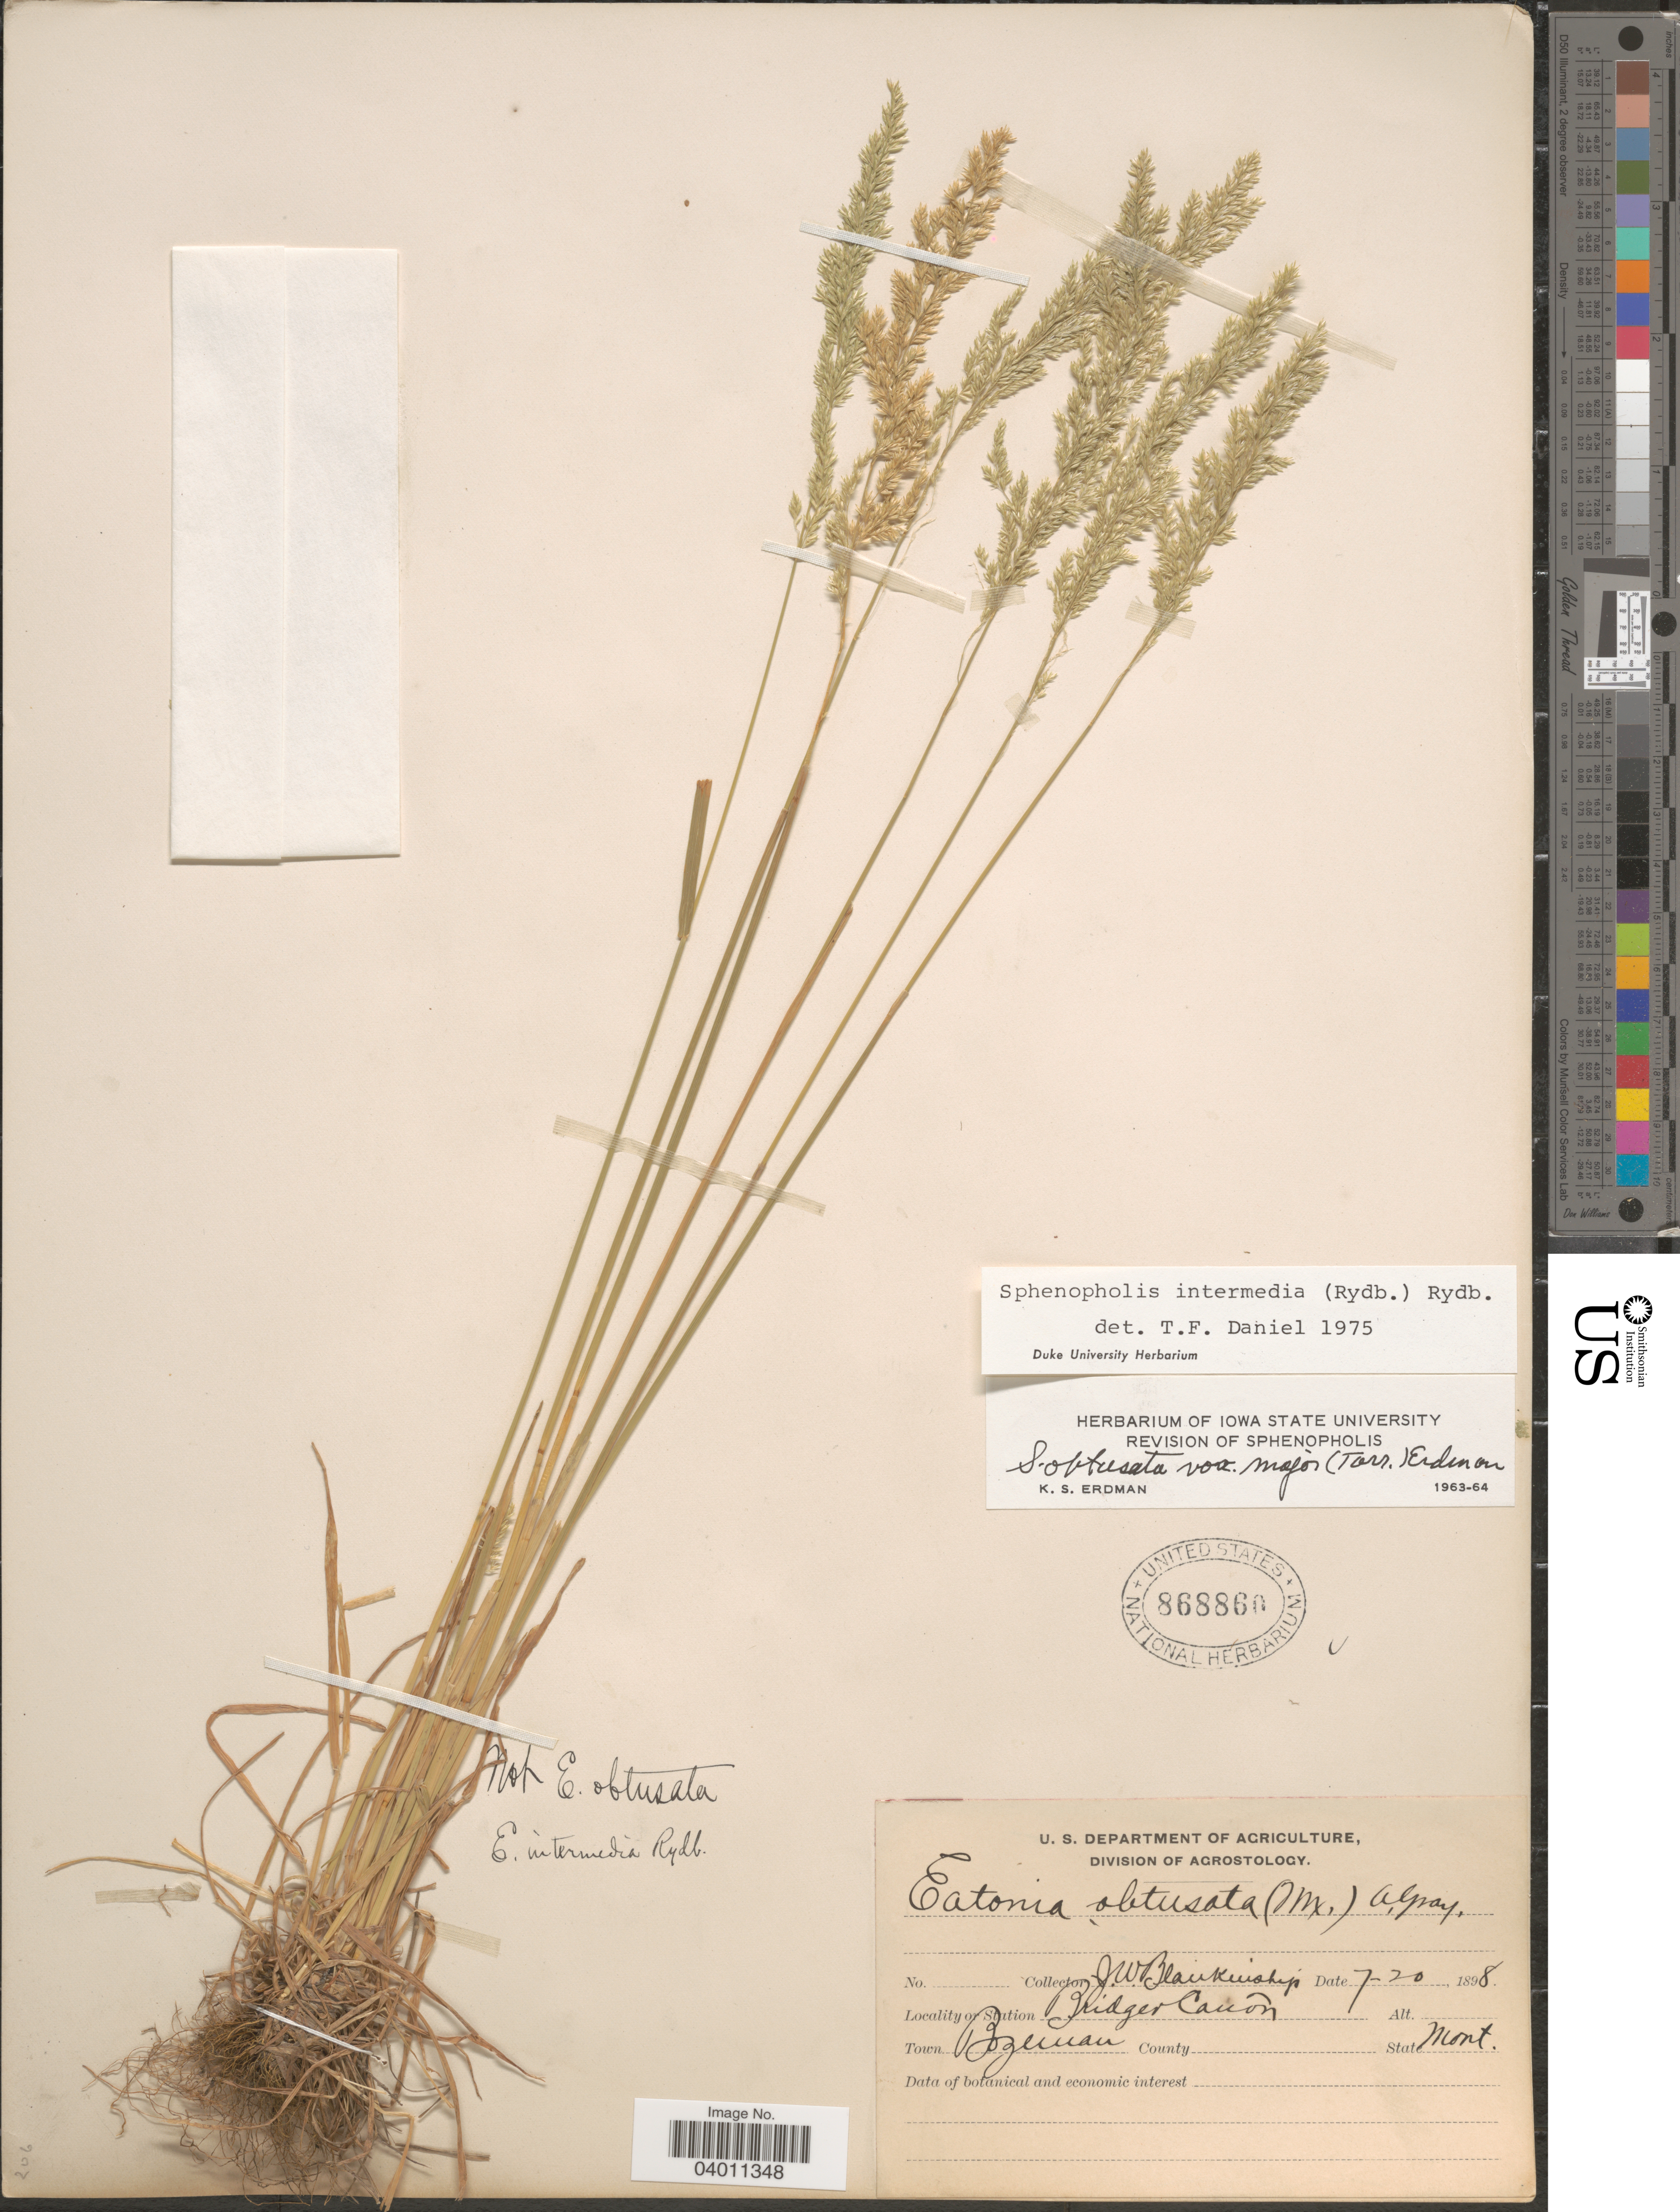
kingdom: Plantae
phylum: Tracheophyta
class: Liliopsida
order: Poales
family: Poaceae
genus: Sphenopholis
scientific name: Sphenopholis intermedia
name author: (Rydb.) Rydb.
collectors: J. W. Blankinship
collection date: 1898-07-20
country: United States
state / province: Montana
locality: Station Bridger Cañon. Town Bozeman.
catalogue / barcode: US 868860